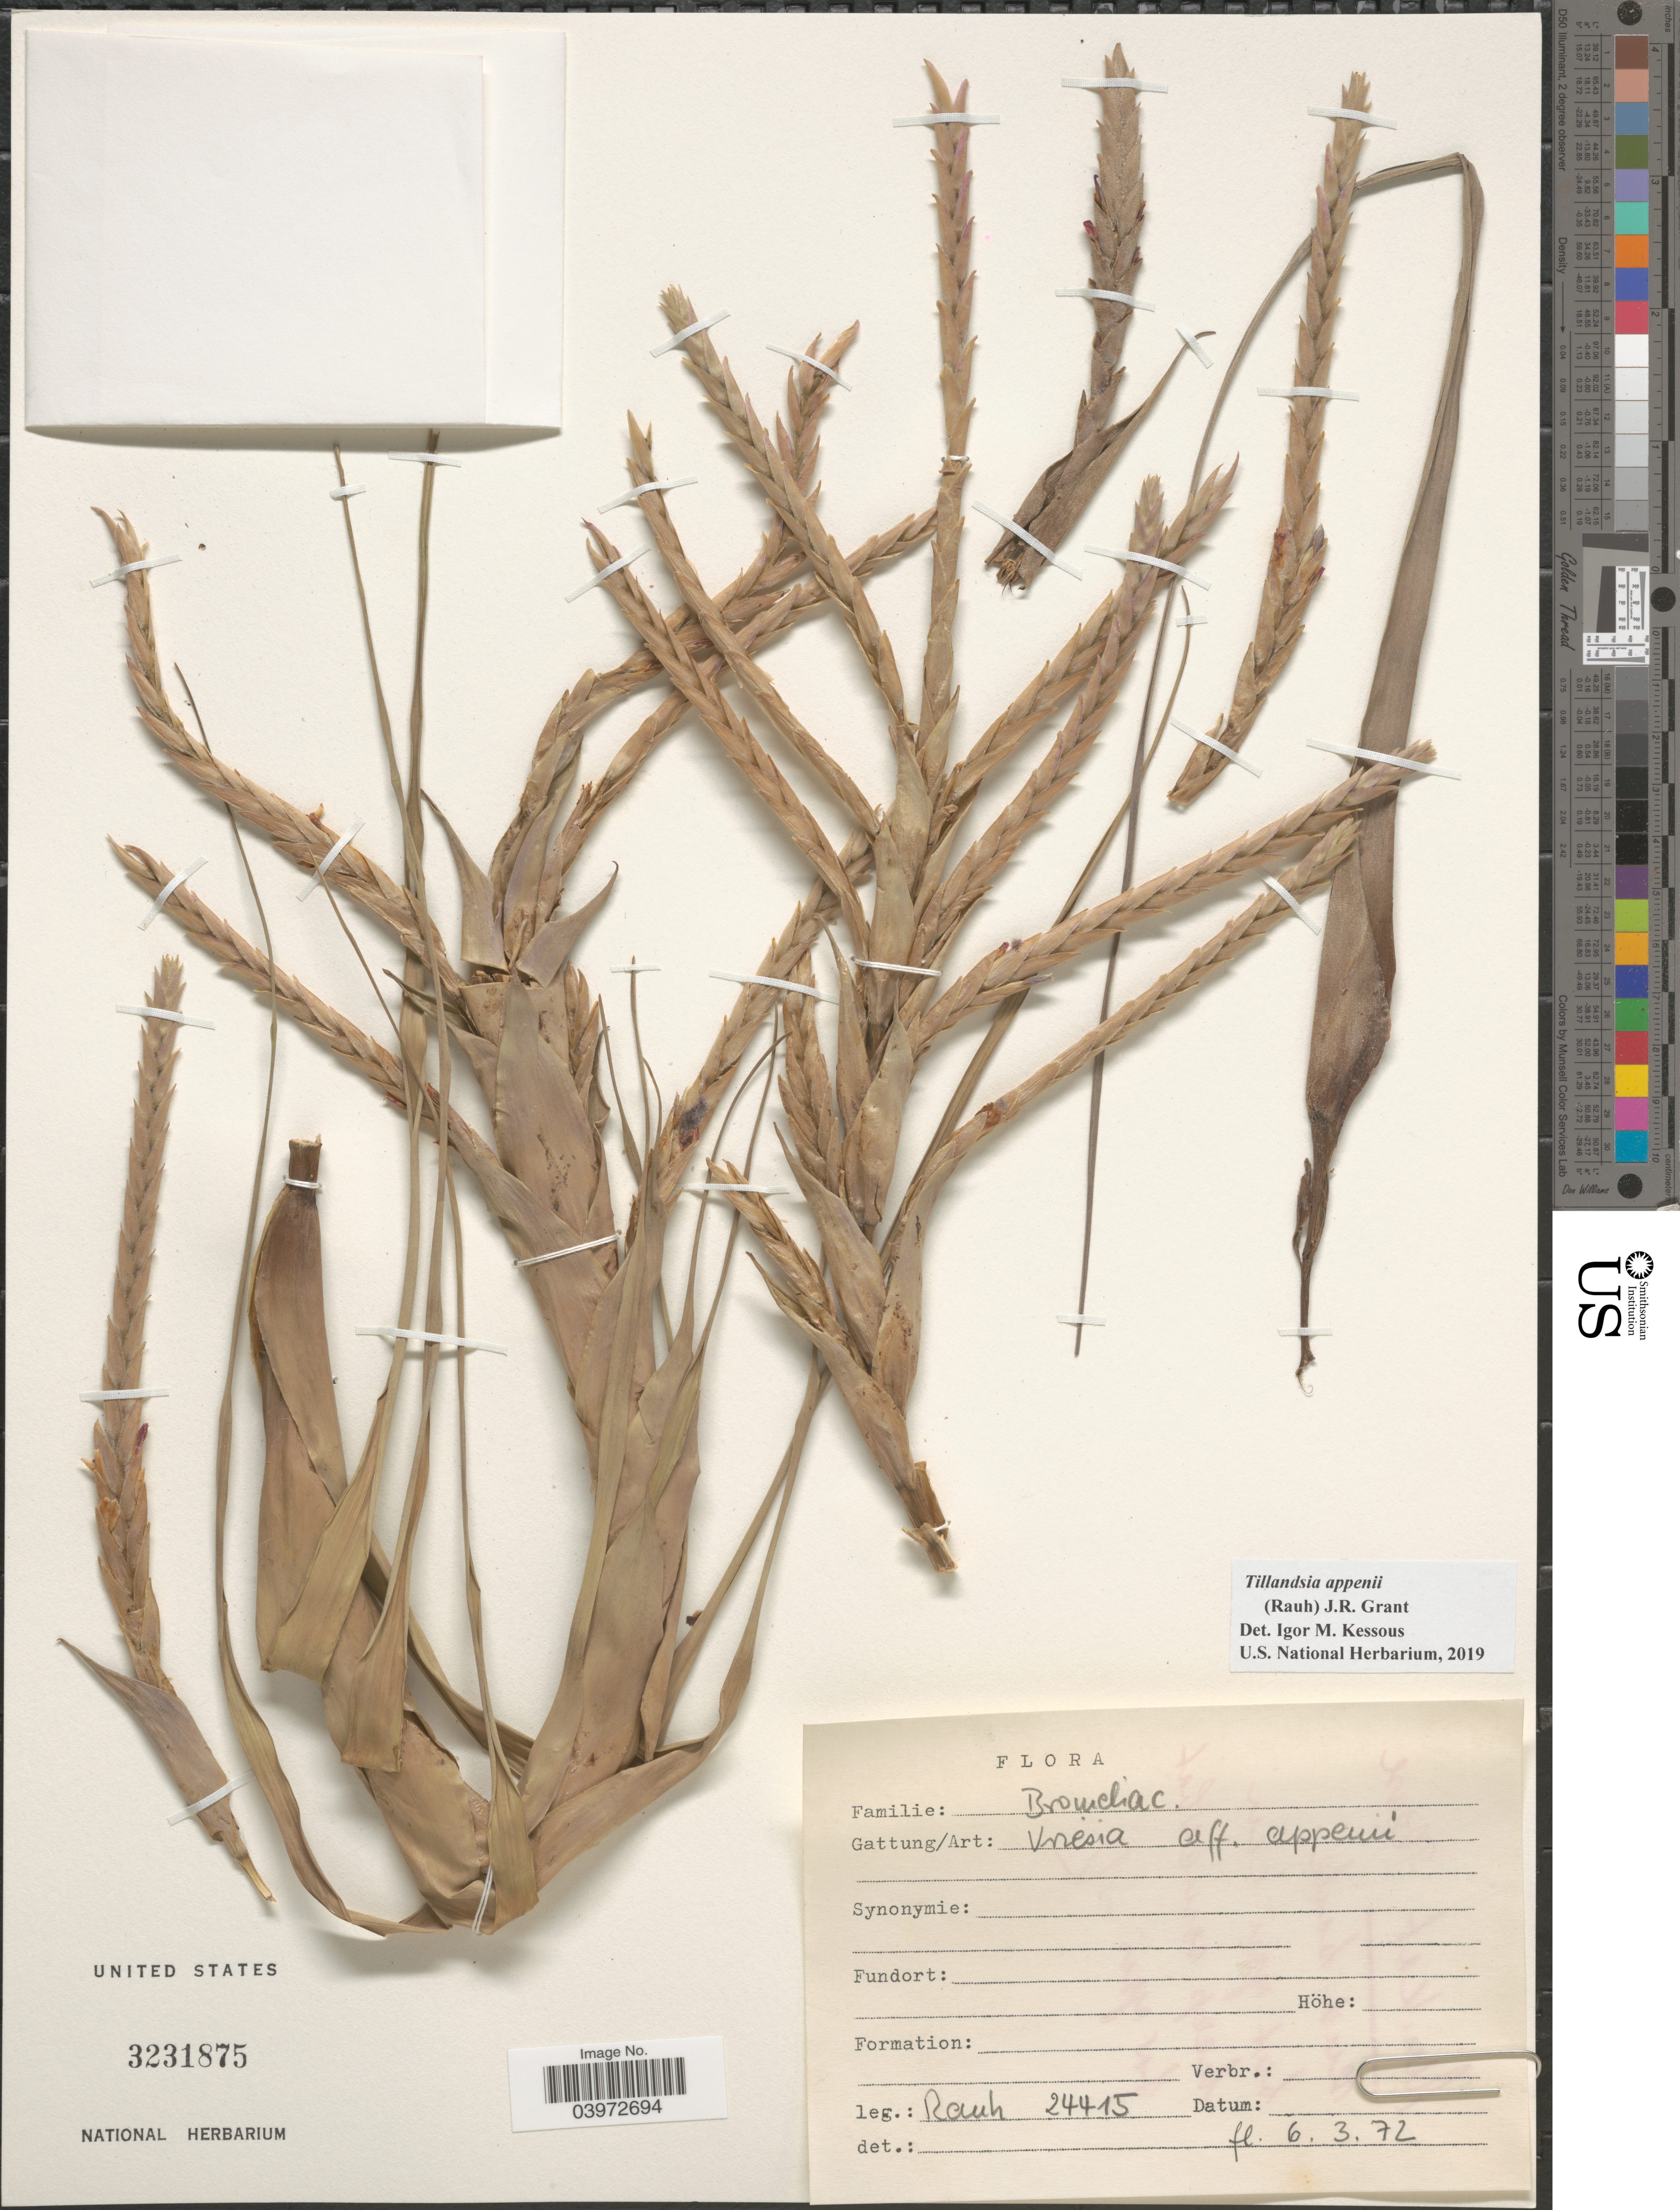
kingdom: Plantae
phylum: Tracheophyta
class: Liliopsida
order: Poales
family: Bromeliaceae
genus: Tillandsia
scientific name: Tillandsia appenii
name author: (Rauh) J.R. Grant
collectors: -. Rauh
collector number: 24415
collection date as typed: Transcribed d/m/y: 6/3/72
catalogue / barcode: US 3231875